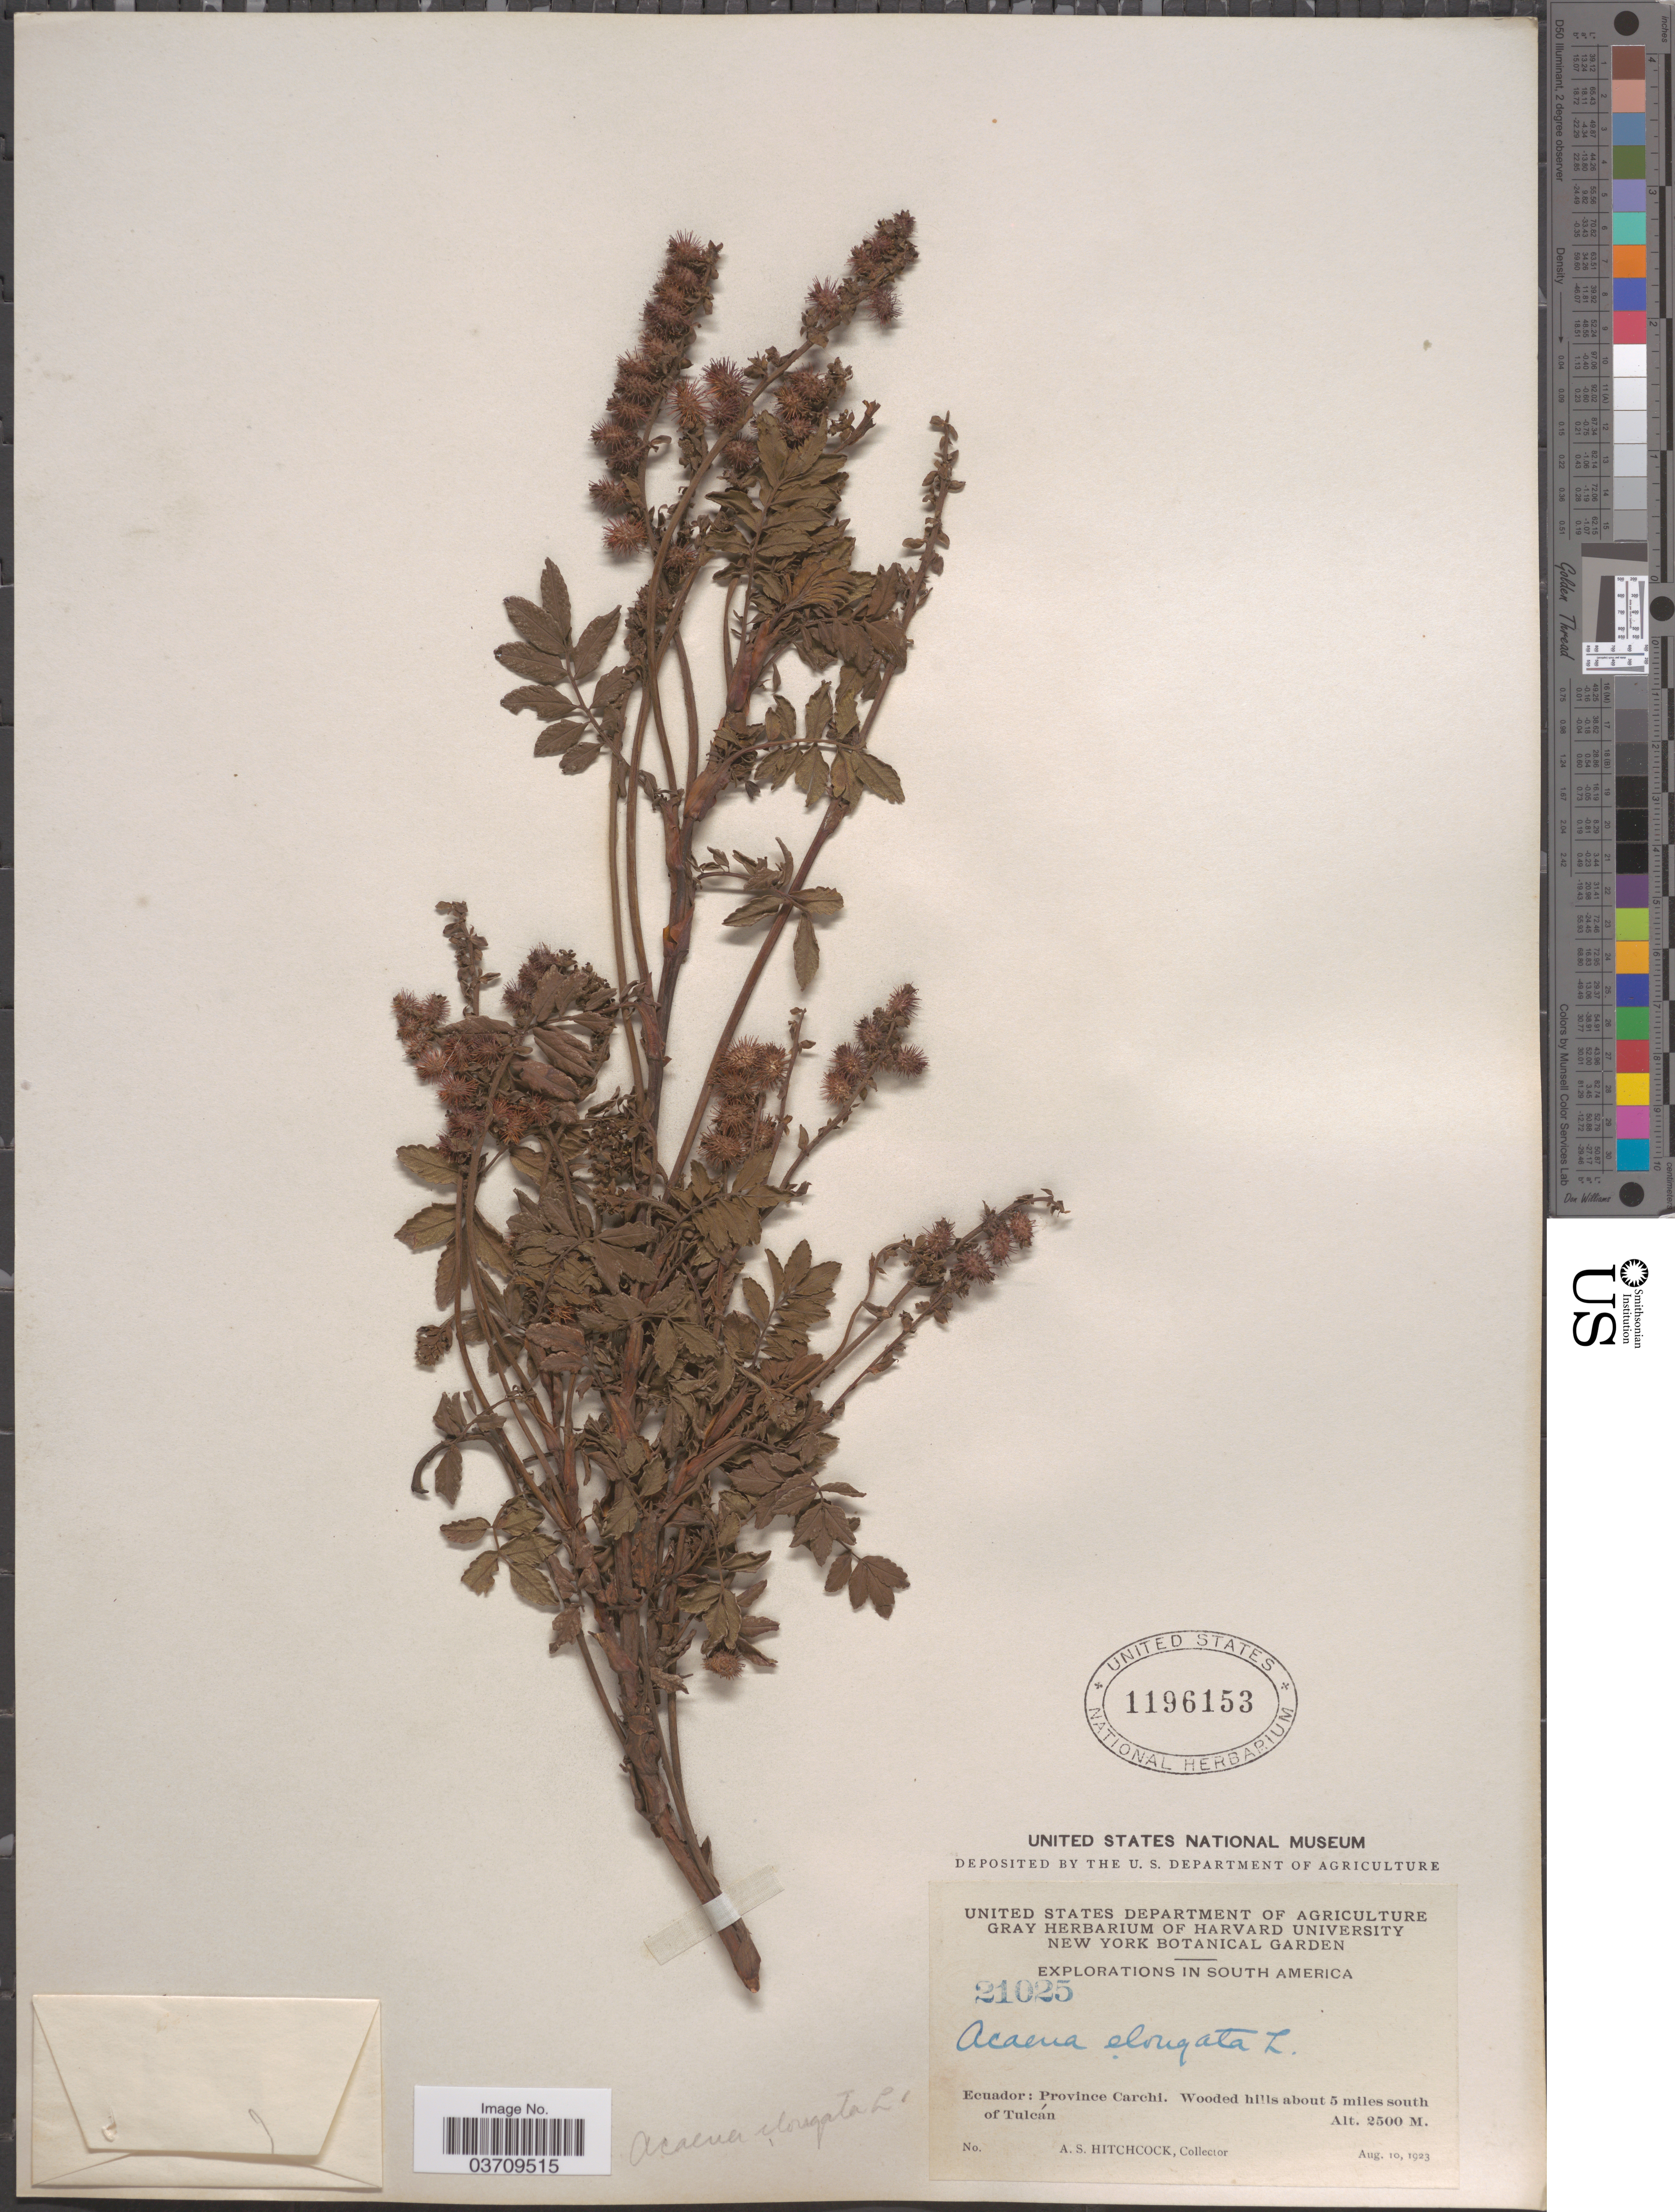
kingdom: Plantae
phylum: Tracheophyta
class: Magnoliopsida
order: Rosales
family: Rosaceae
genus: Acaena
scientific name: Acaena elongata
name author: L.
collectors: A. S. Hitchcock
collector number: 21025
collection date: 1923-08-10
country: Ecuador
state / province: Carchi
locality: Wooded hills about 5 miles south of Tulcán.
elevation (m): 2500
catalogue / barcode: US 1196153